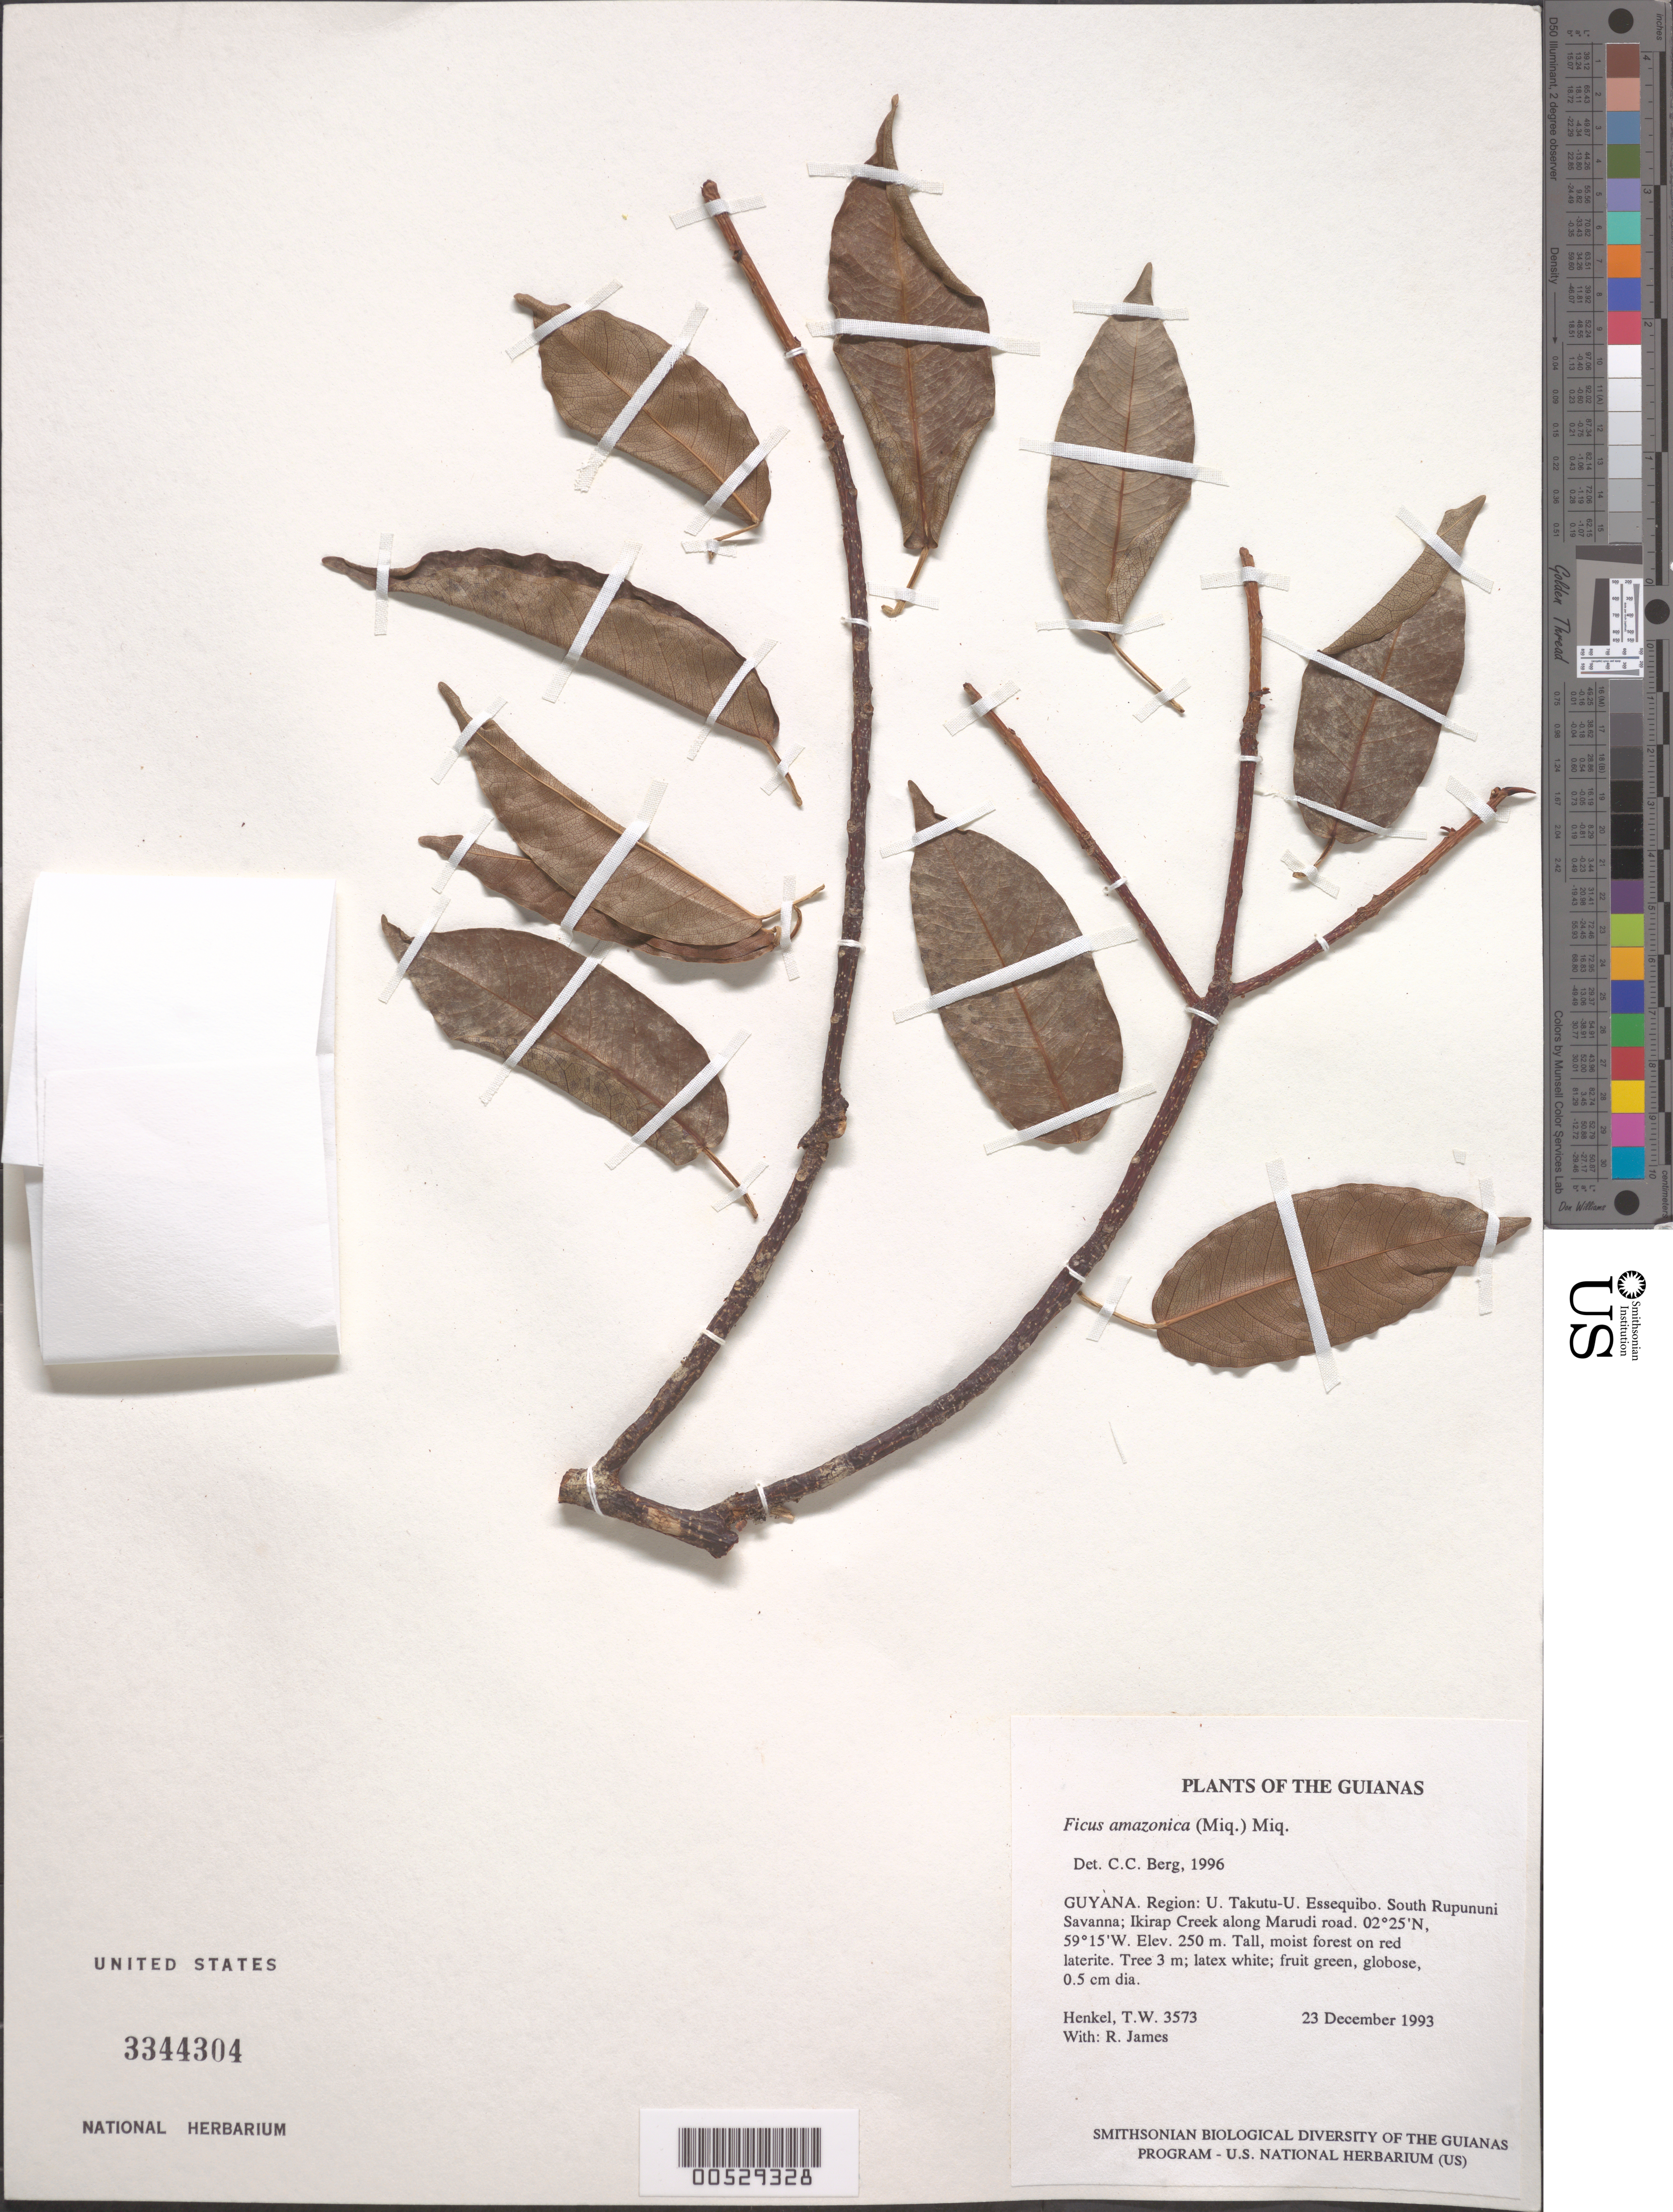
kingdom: Plantae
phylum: Tracheophyta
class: Magnoliopsida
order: Rosales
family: Moraceae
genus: Ficus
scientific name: Ficus amazonica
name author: (Miq.) Miq.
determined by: Berg, C. C.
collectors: T. Henkel & R. James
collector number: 3573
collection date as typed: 23 December 1993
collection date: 1993-12-23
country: Guyana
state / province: U. Takutu-U. Essequibo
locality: South Rupununi Savanna; Ikirap Creek along Marudi road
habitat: Tall, moist forest on red laterite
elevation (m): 250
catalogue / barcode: US 3344304